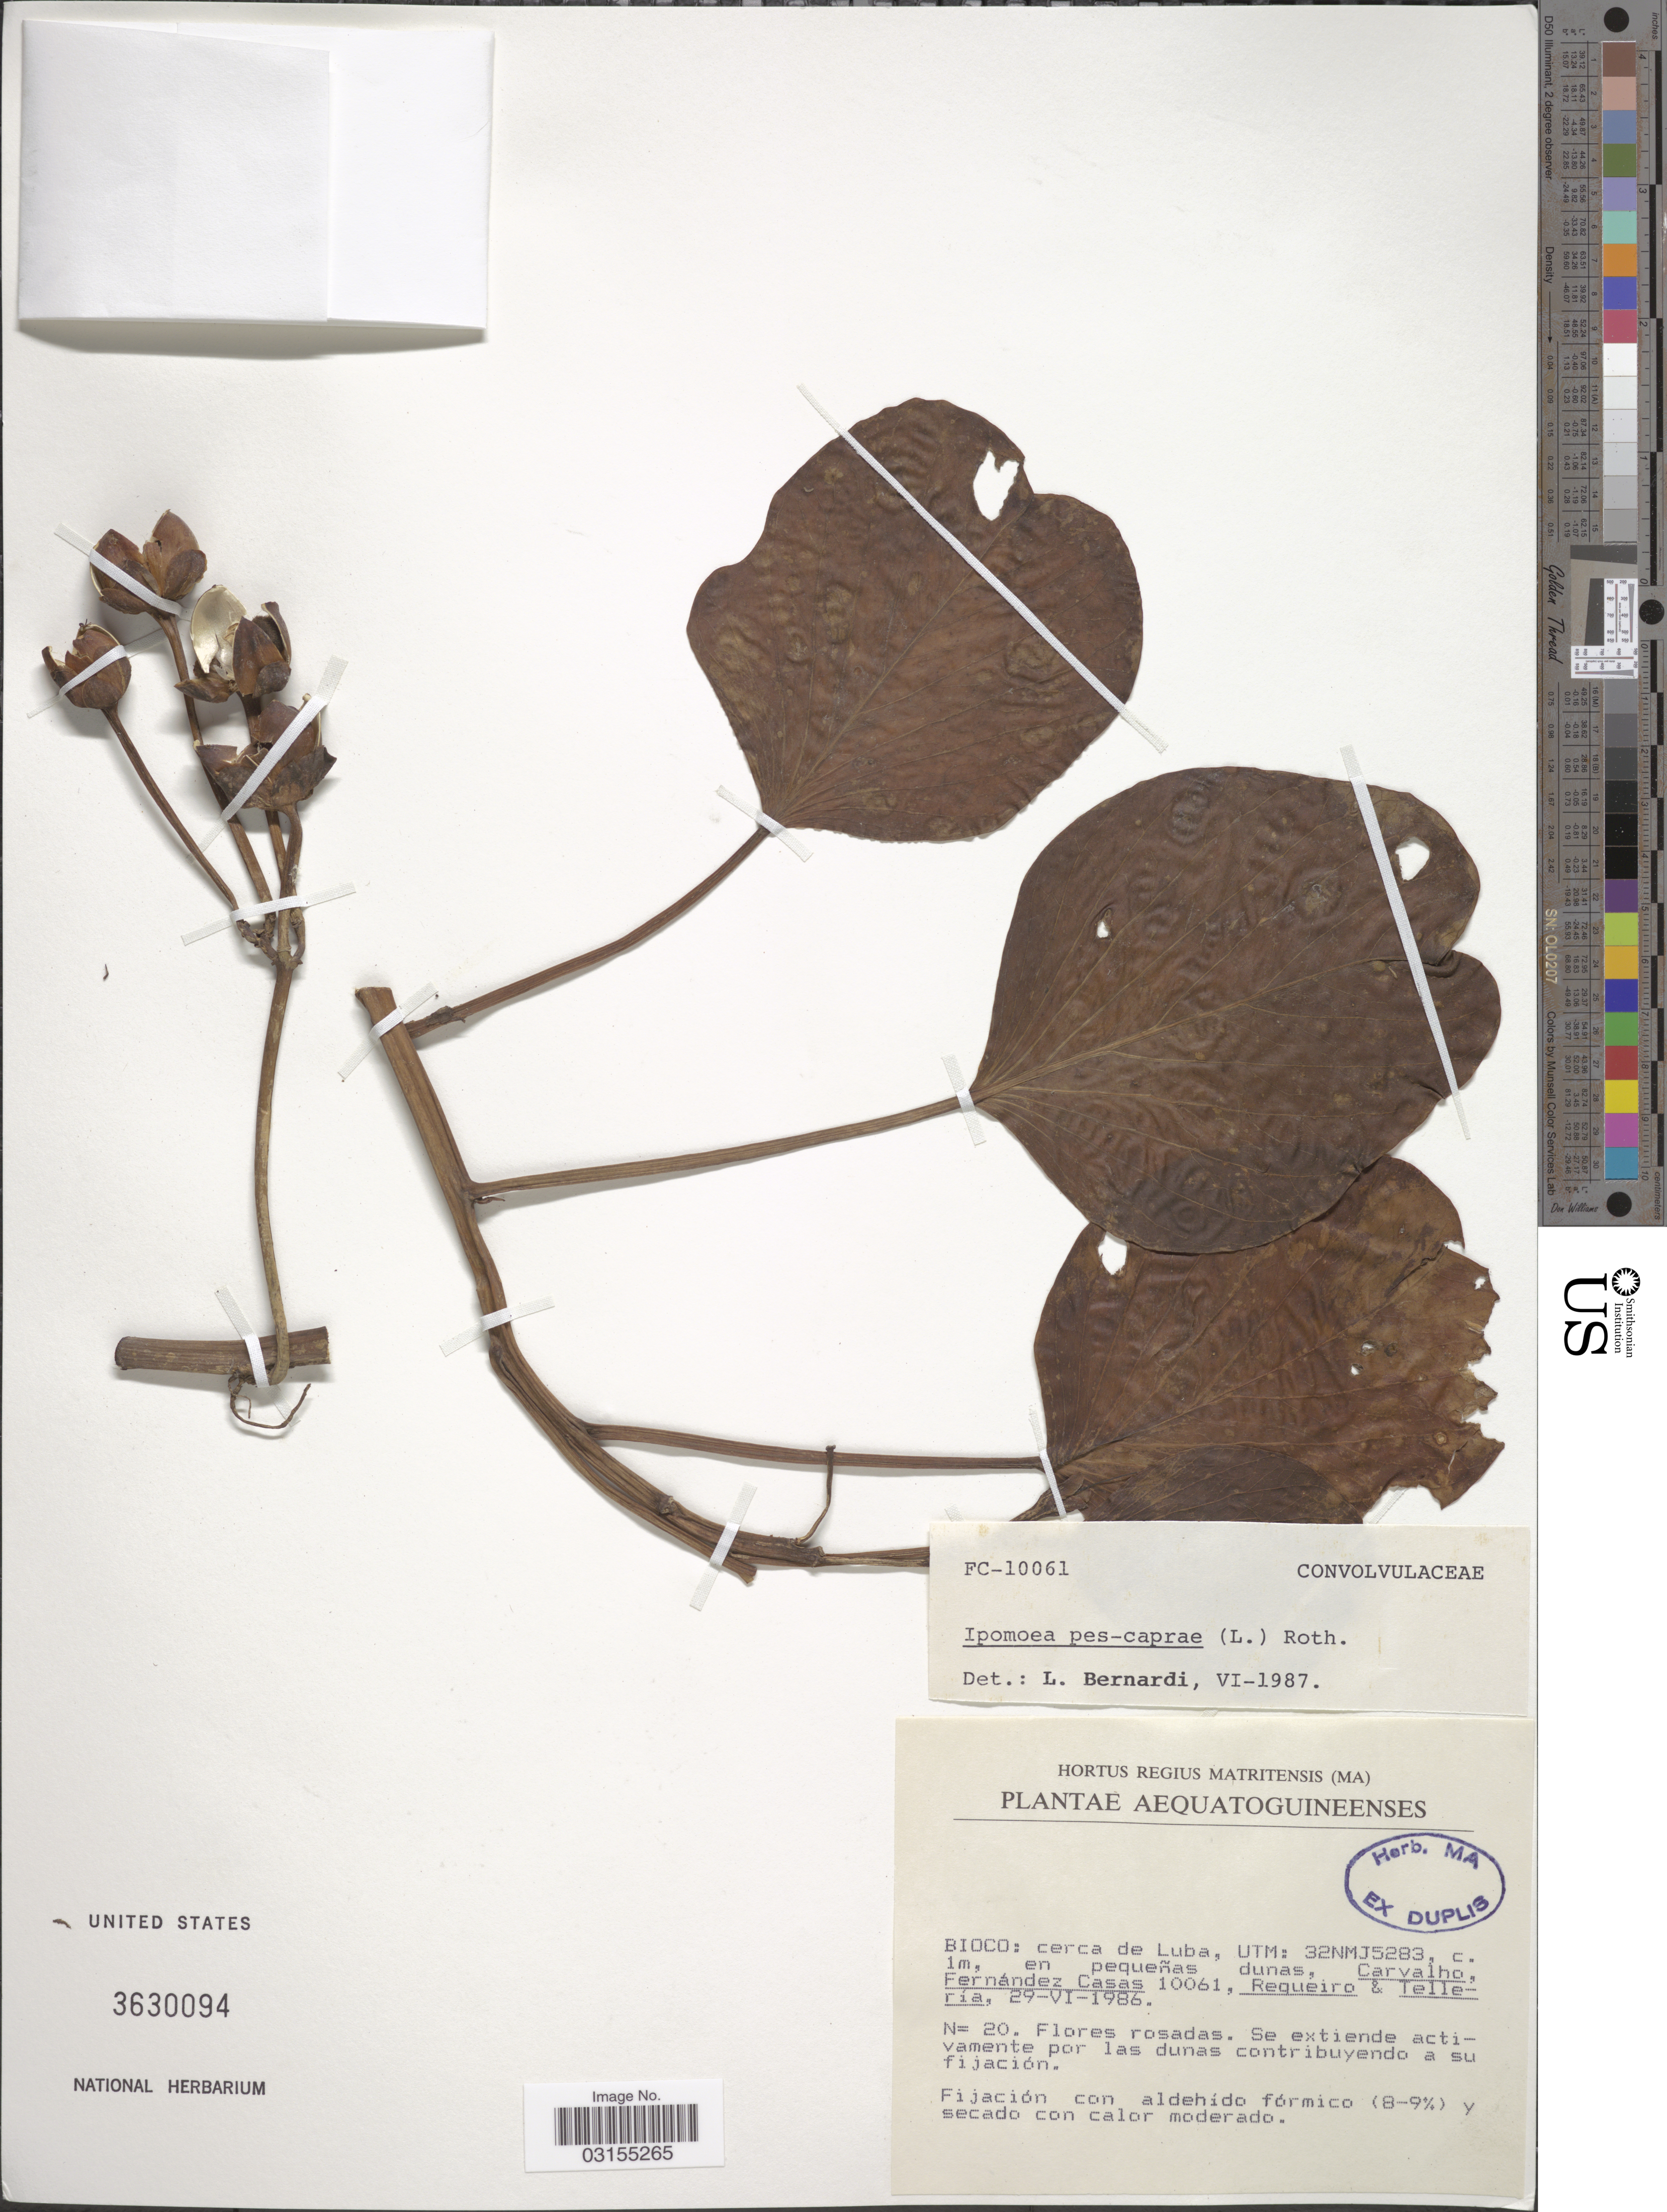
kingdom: Plantae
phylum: Tracheophyta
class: Magnoliopsida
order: Solanales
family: Convolvulaceae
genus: Ipomoea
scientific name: Ipomoea pes-caprae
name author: (L.) R. Br.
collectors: Carvalho, --, F. Casas & Requeiro, --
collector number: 10061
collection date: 1986-06-29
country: Equatorial Guinea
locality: Aequatoguineenses. Bioco: cerca de Luba, UTM: 32NMJ5283.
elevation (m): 1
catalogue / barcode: US 3630094